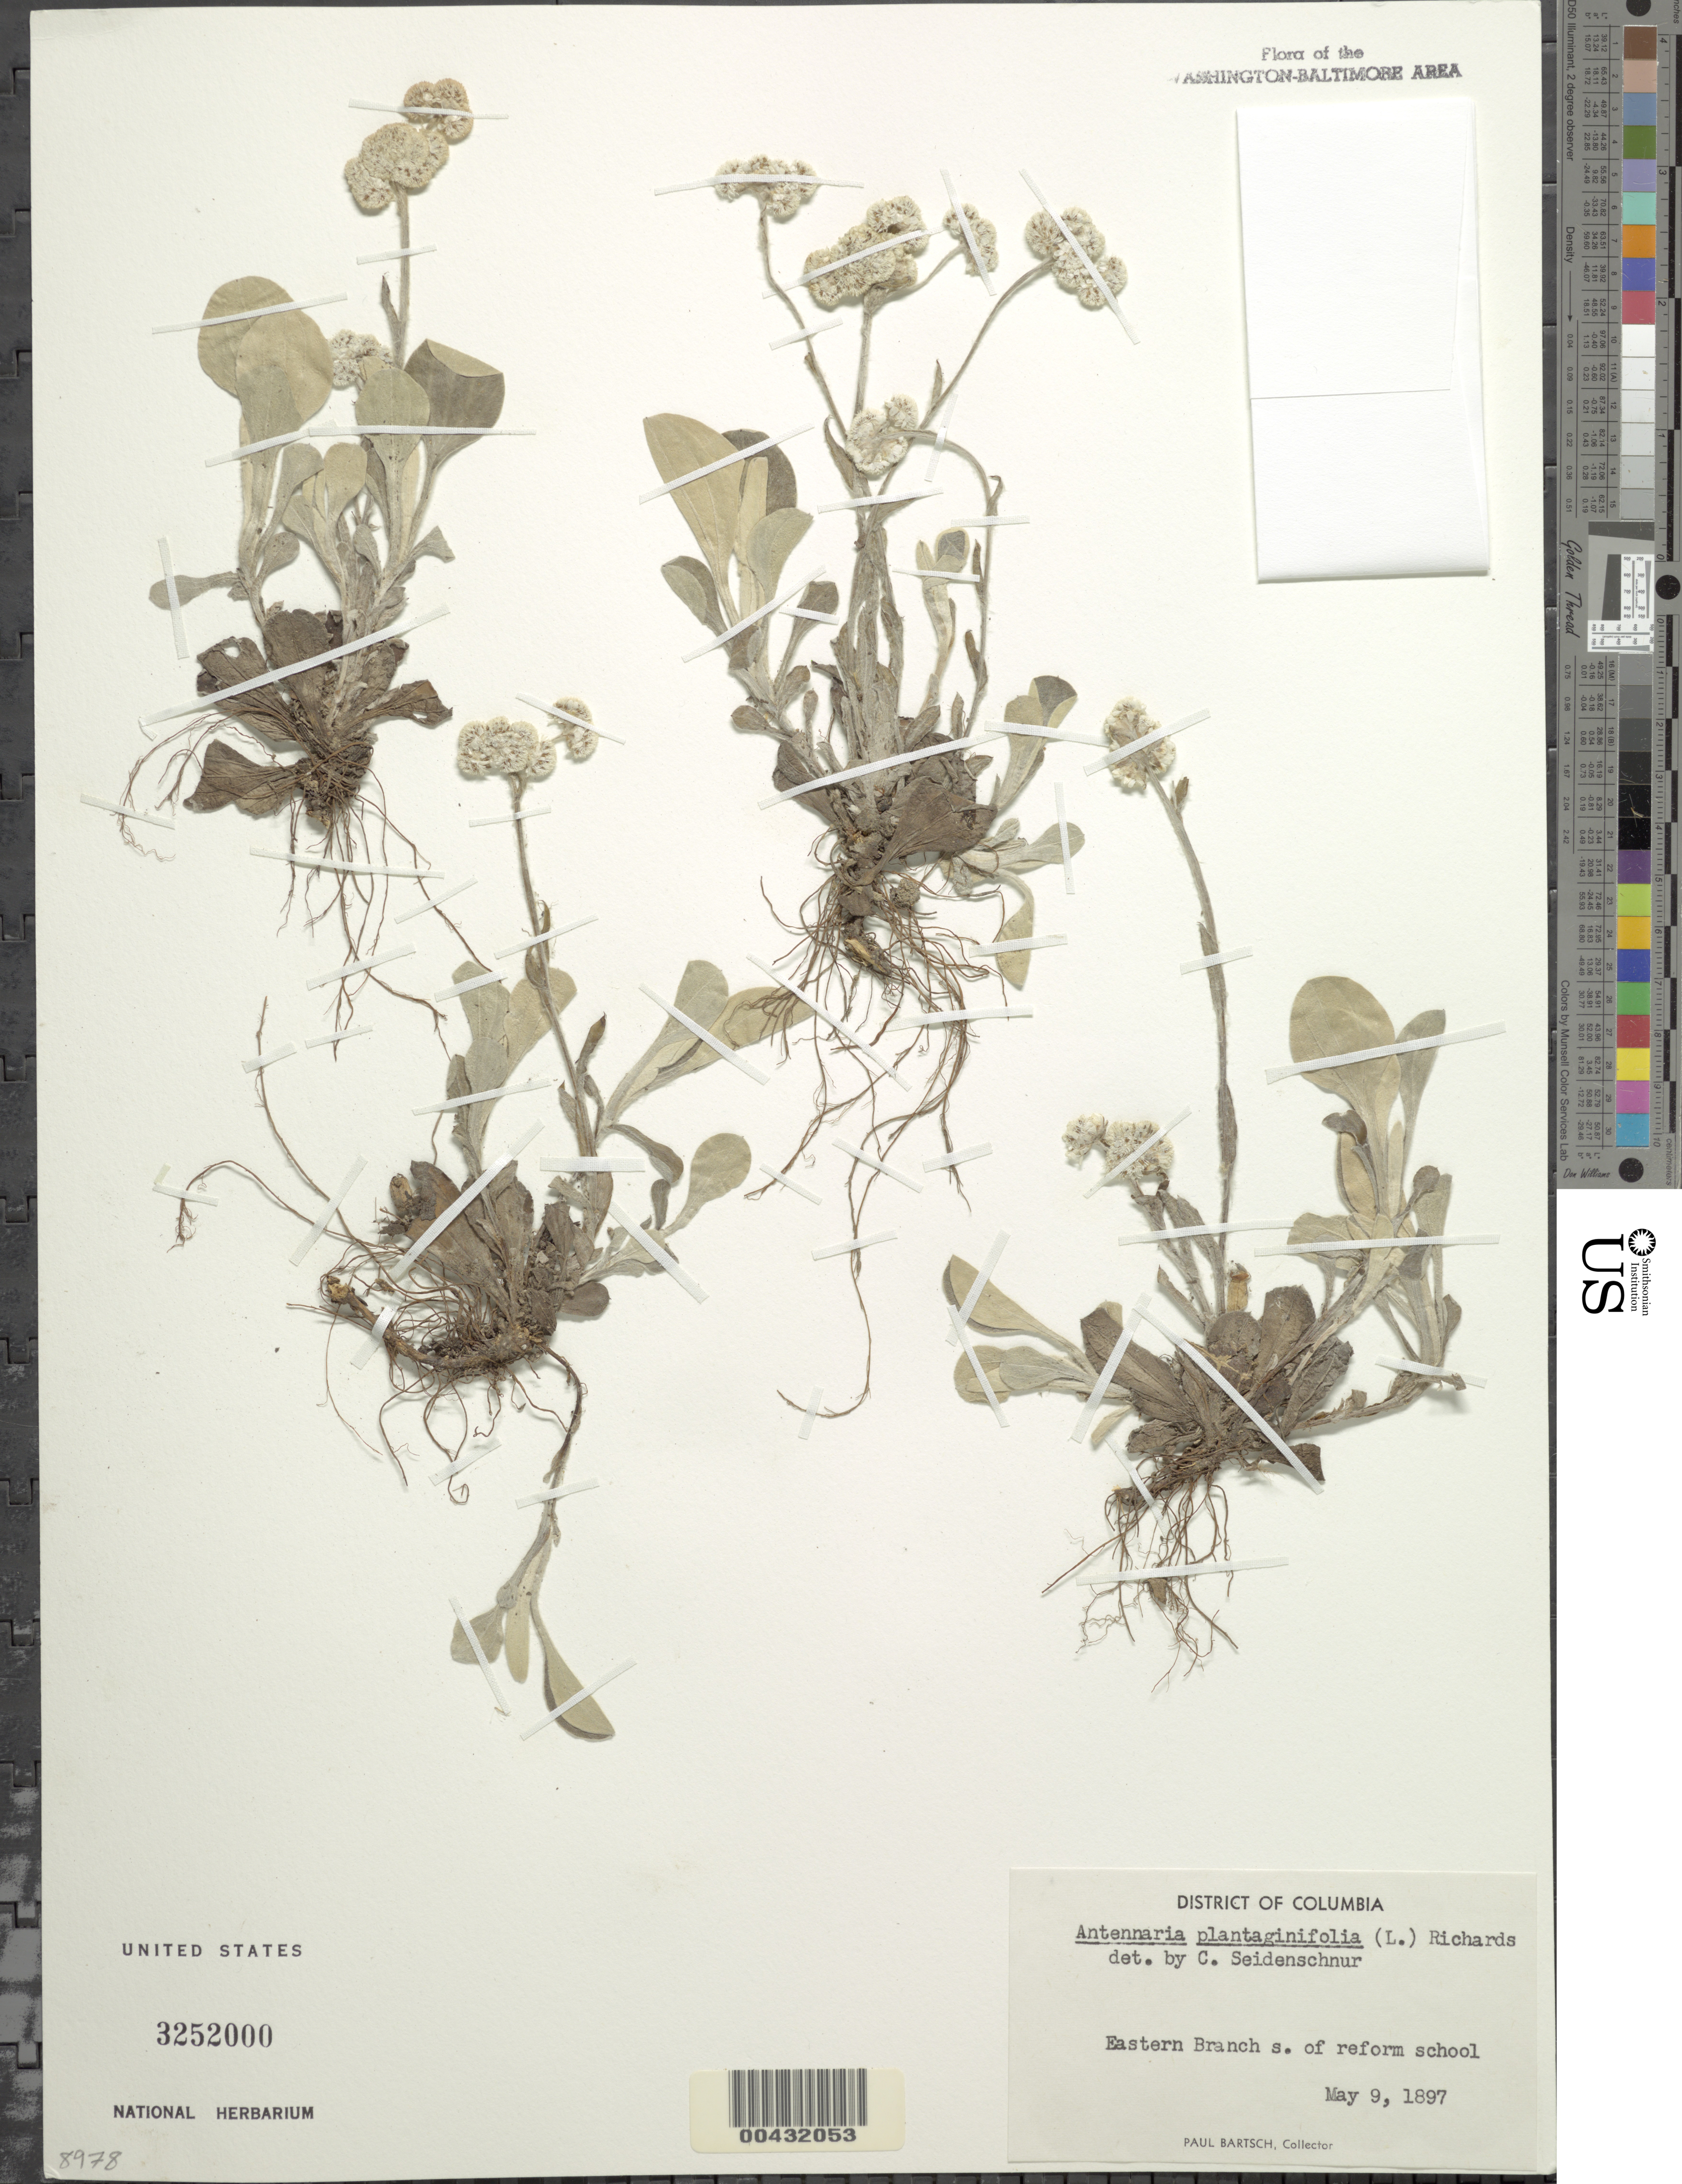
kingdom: Plantae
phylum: Tracheophyta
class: Magnoliopsida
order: Asterales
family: Asteraceae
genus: Antennaria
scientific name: Antennaria plantaginifolia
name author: (L.) Richardson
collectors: P. Bartsch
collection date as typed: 09 May 1897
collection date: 1897-05-09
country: United States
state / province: District of Columbia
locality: Eastern Branch S of Reform School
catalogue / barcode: US 3252000